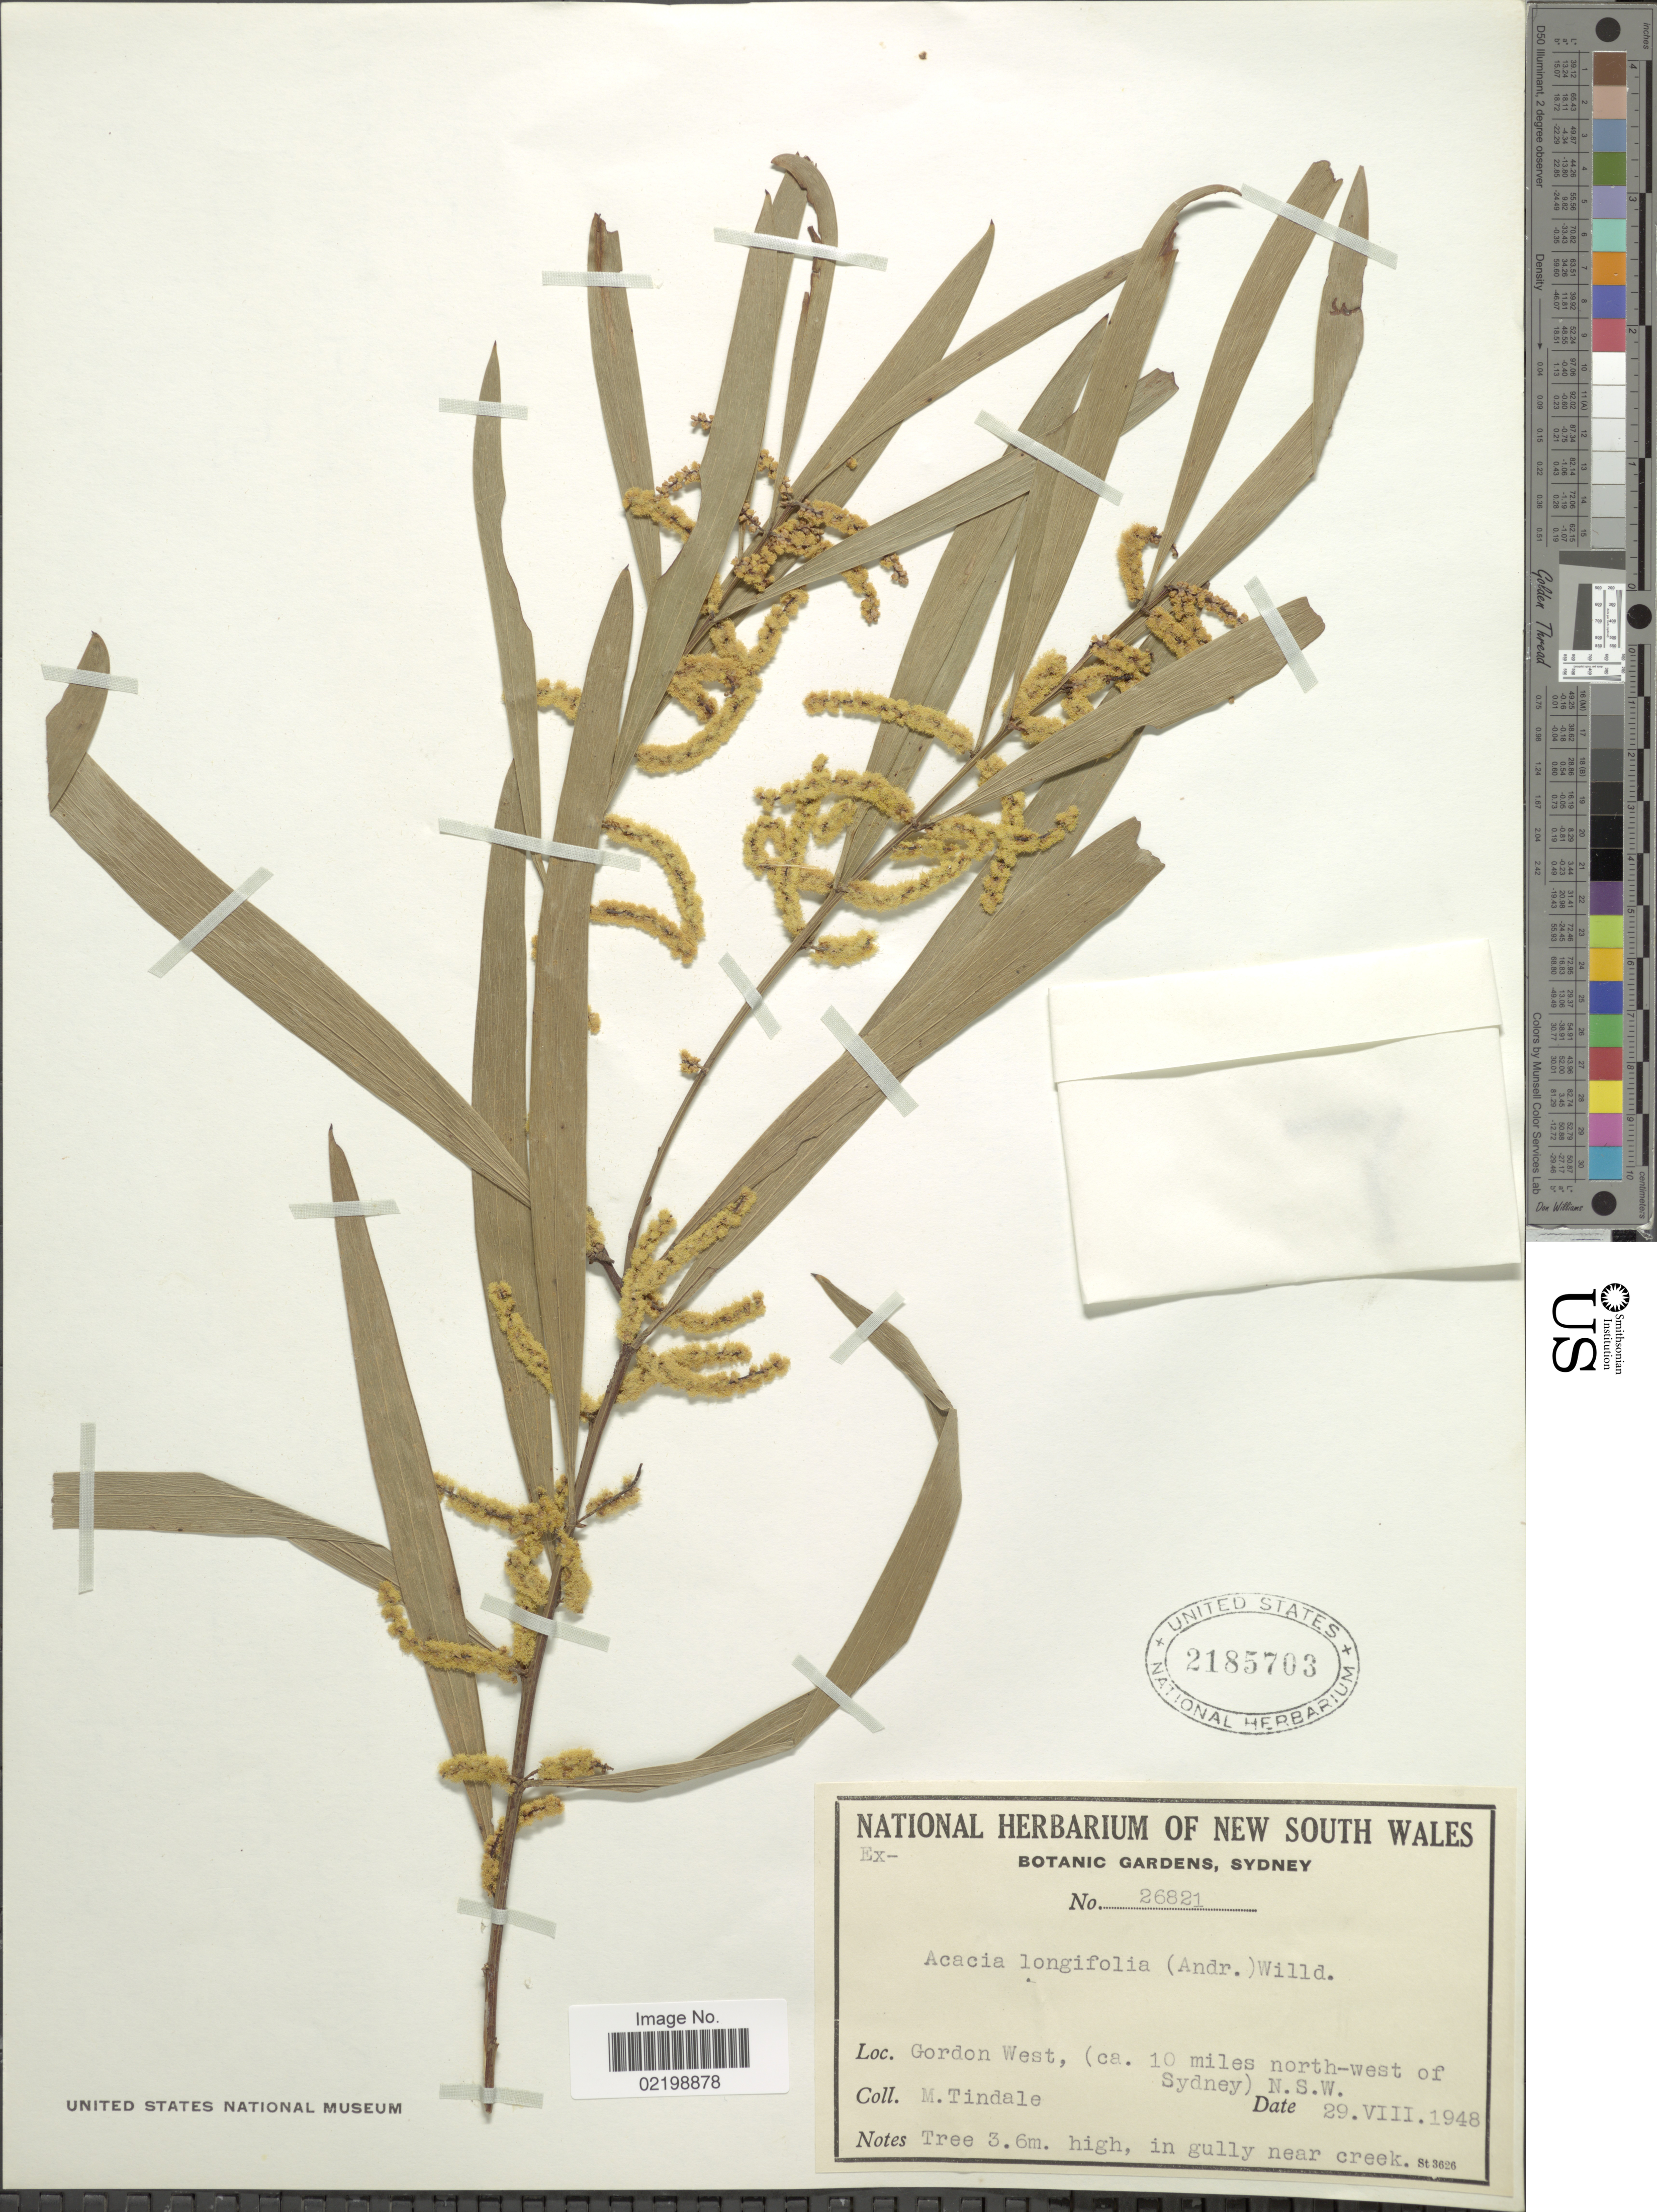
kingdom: Plantae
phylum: Tracheophyta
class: Magnoliopsida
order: Fabales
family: Fabaceae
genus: Acacia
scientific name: Acacia longifolia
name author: (Andrews) Willd.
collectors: M. D. Tindale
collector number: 26821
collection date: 1948-08-29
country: Australia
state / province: New South Wales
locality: Gordon West, (ca. 10 miles north-west of Sydney), N.S.W.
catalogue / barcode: US 2185703